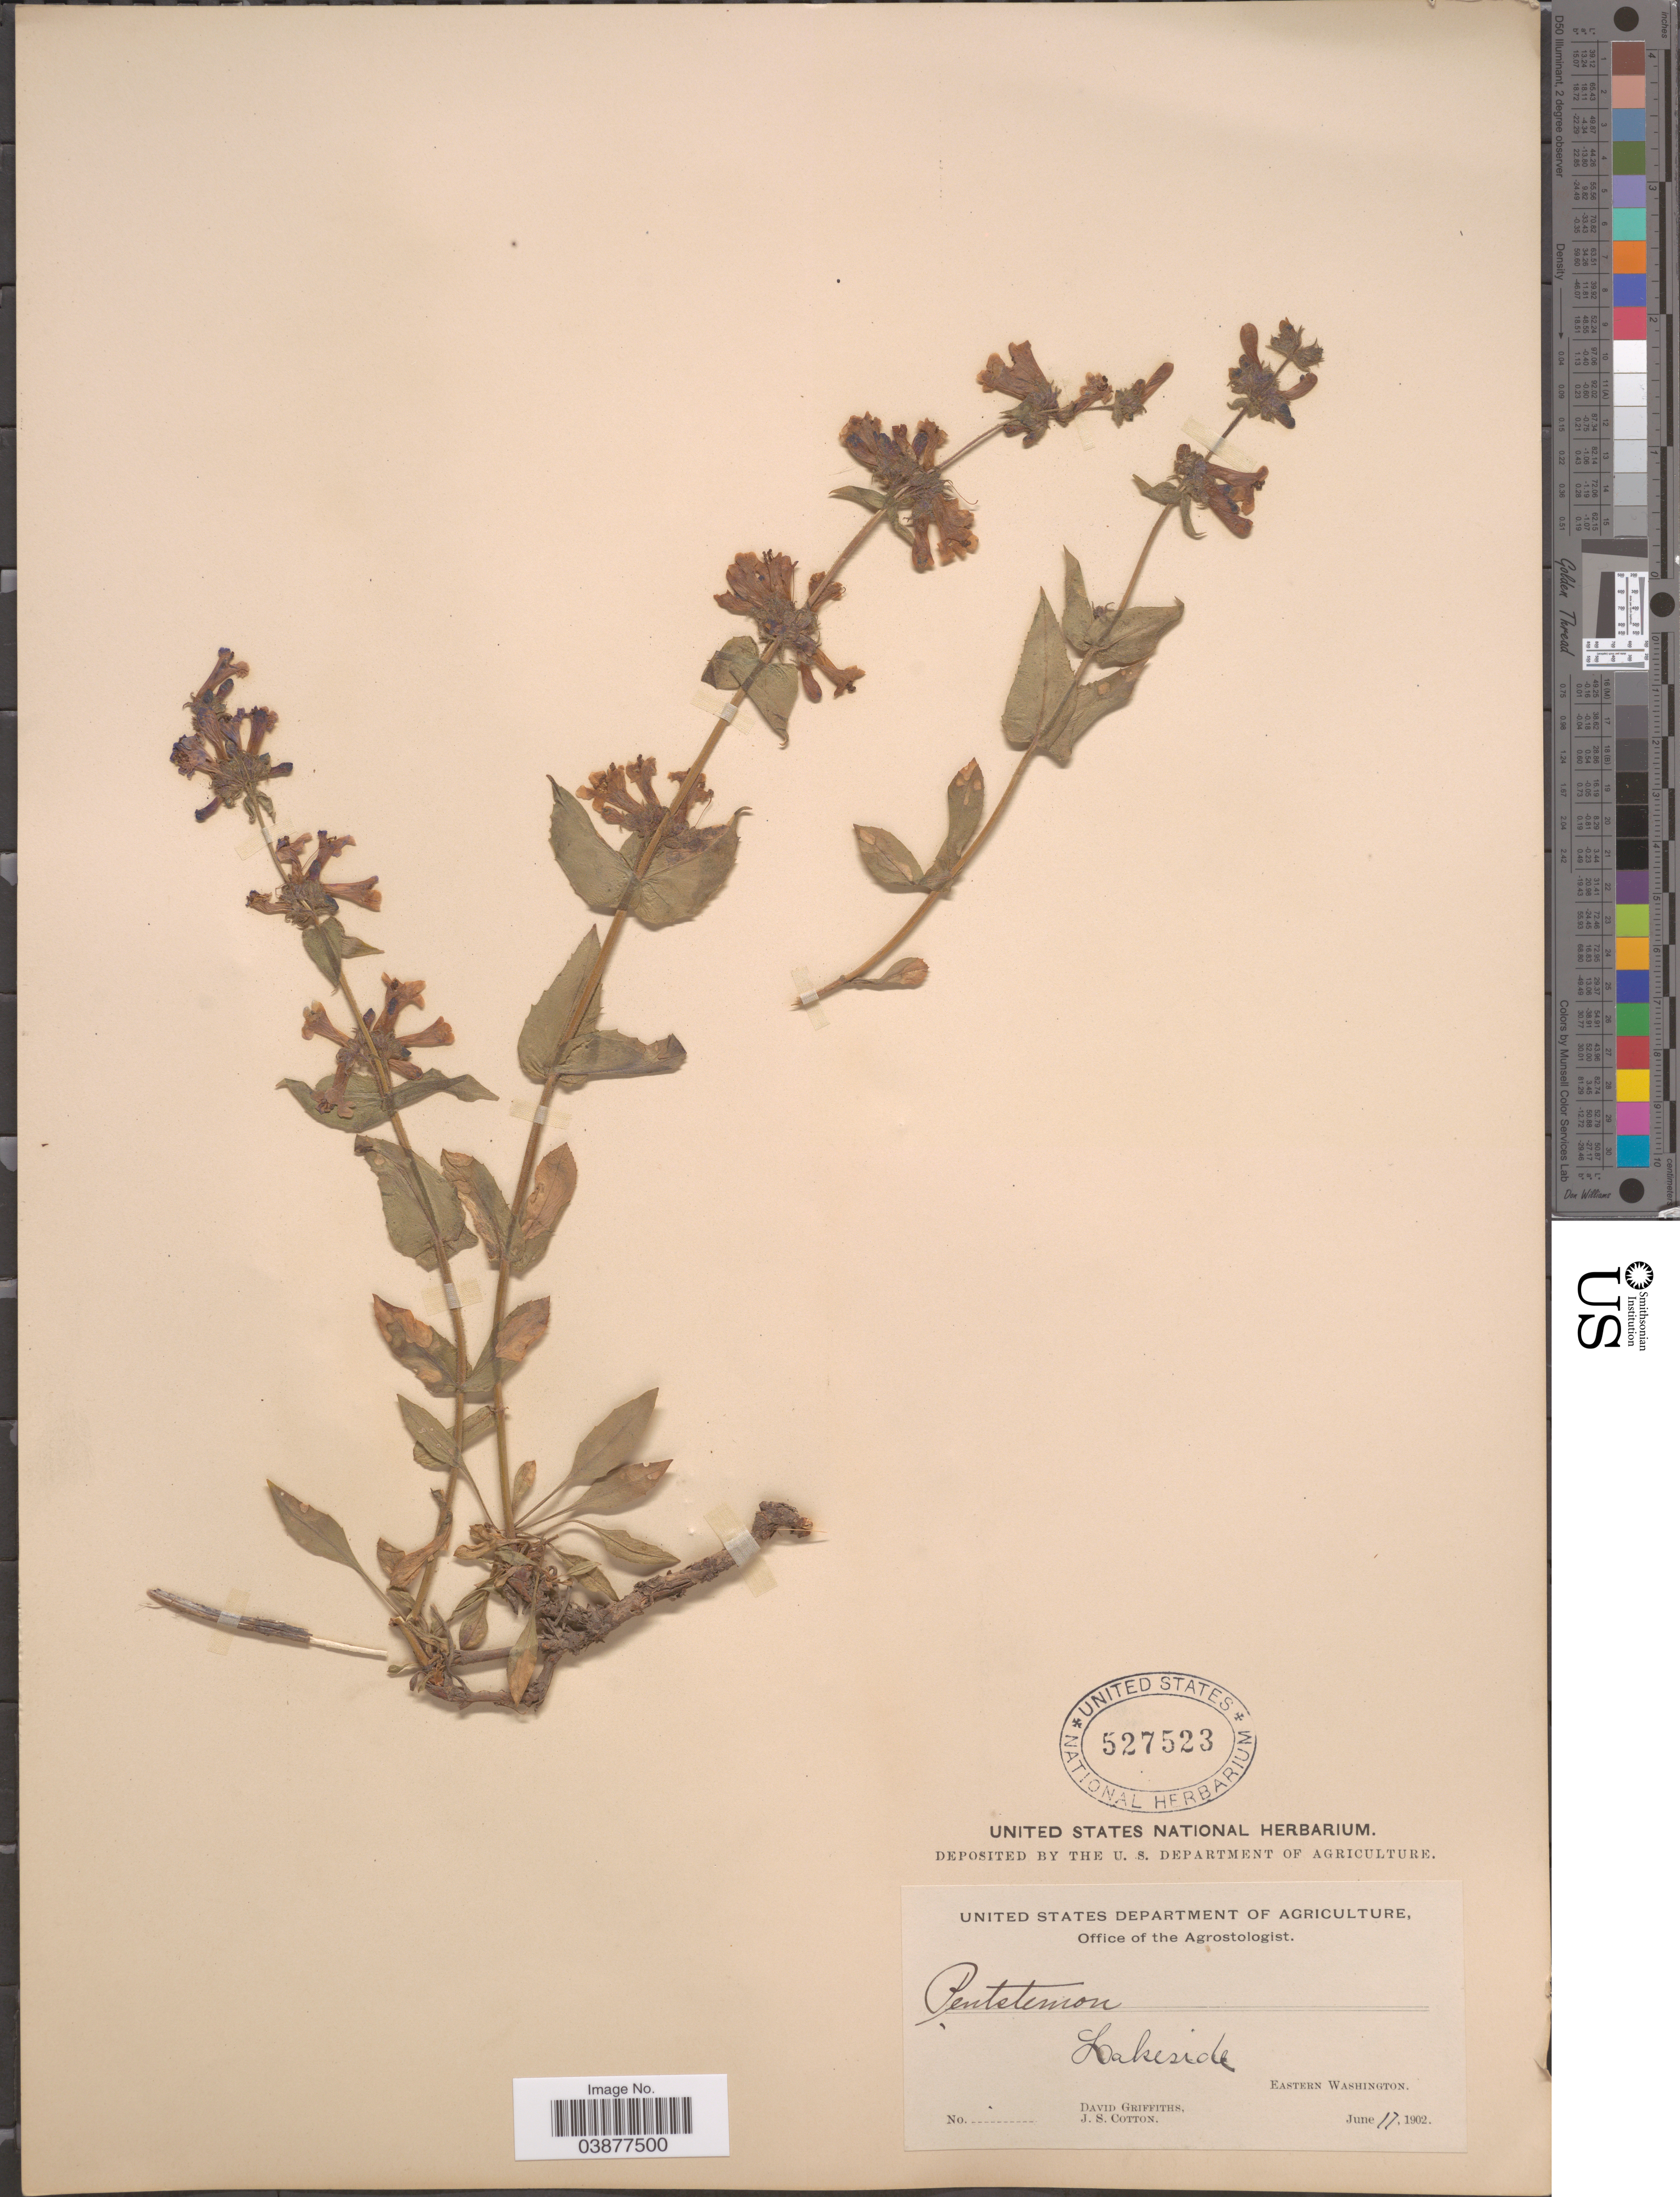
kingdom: Plantae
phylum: Tracheophyta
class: Magnoliopsida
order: Lamiales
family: Plantaginaceae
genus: Penstemon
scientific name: Penstemon pruinosus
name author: Douglas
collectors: D. Griffiths & J. S. Cotton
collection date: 1902-06-17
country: United States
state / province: Washington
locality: Lakeside. Eastern Washington.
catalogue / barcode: US 527523